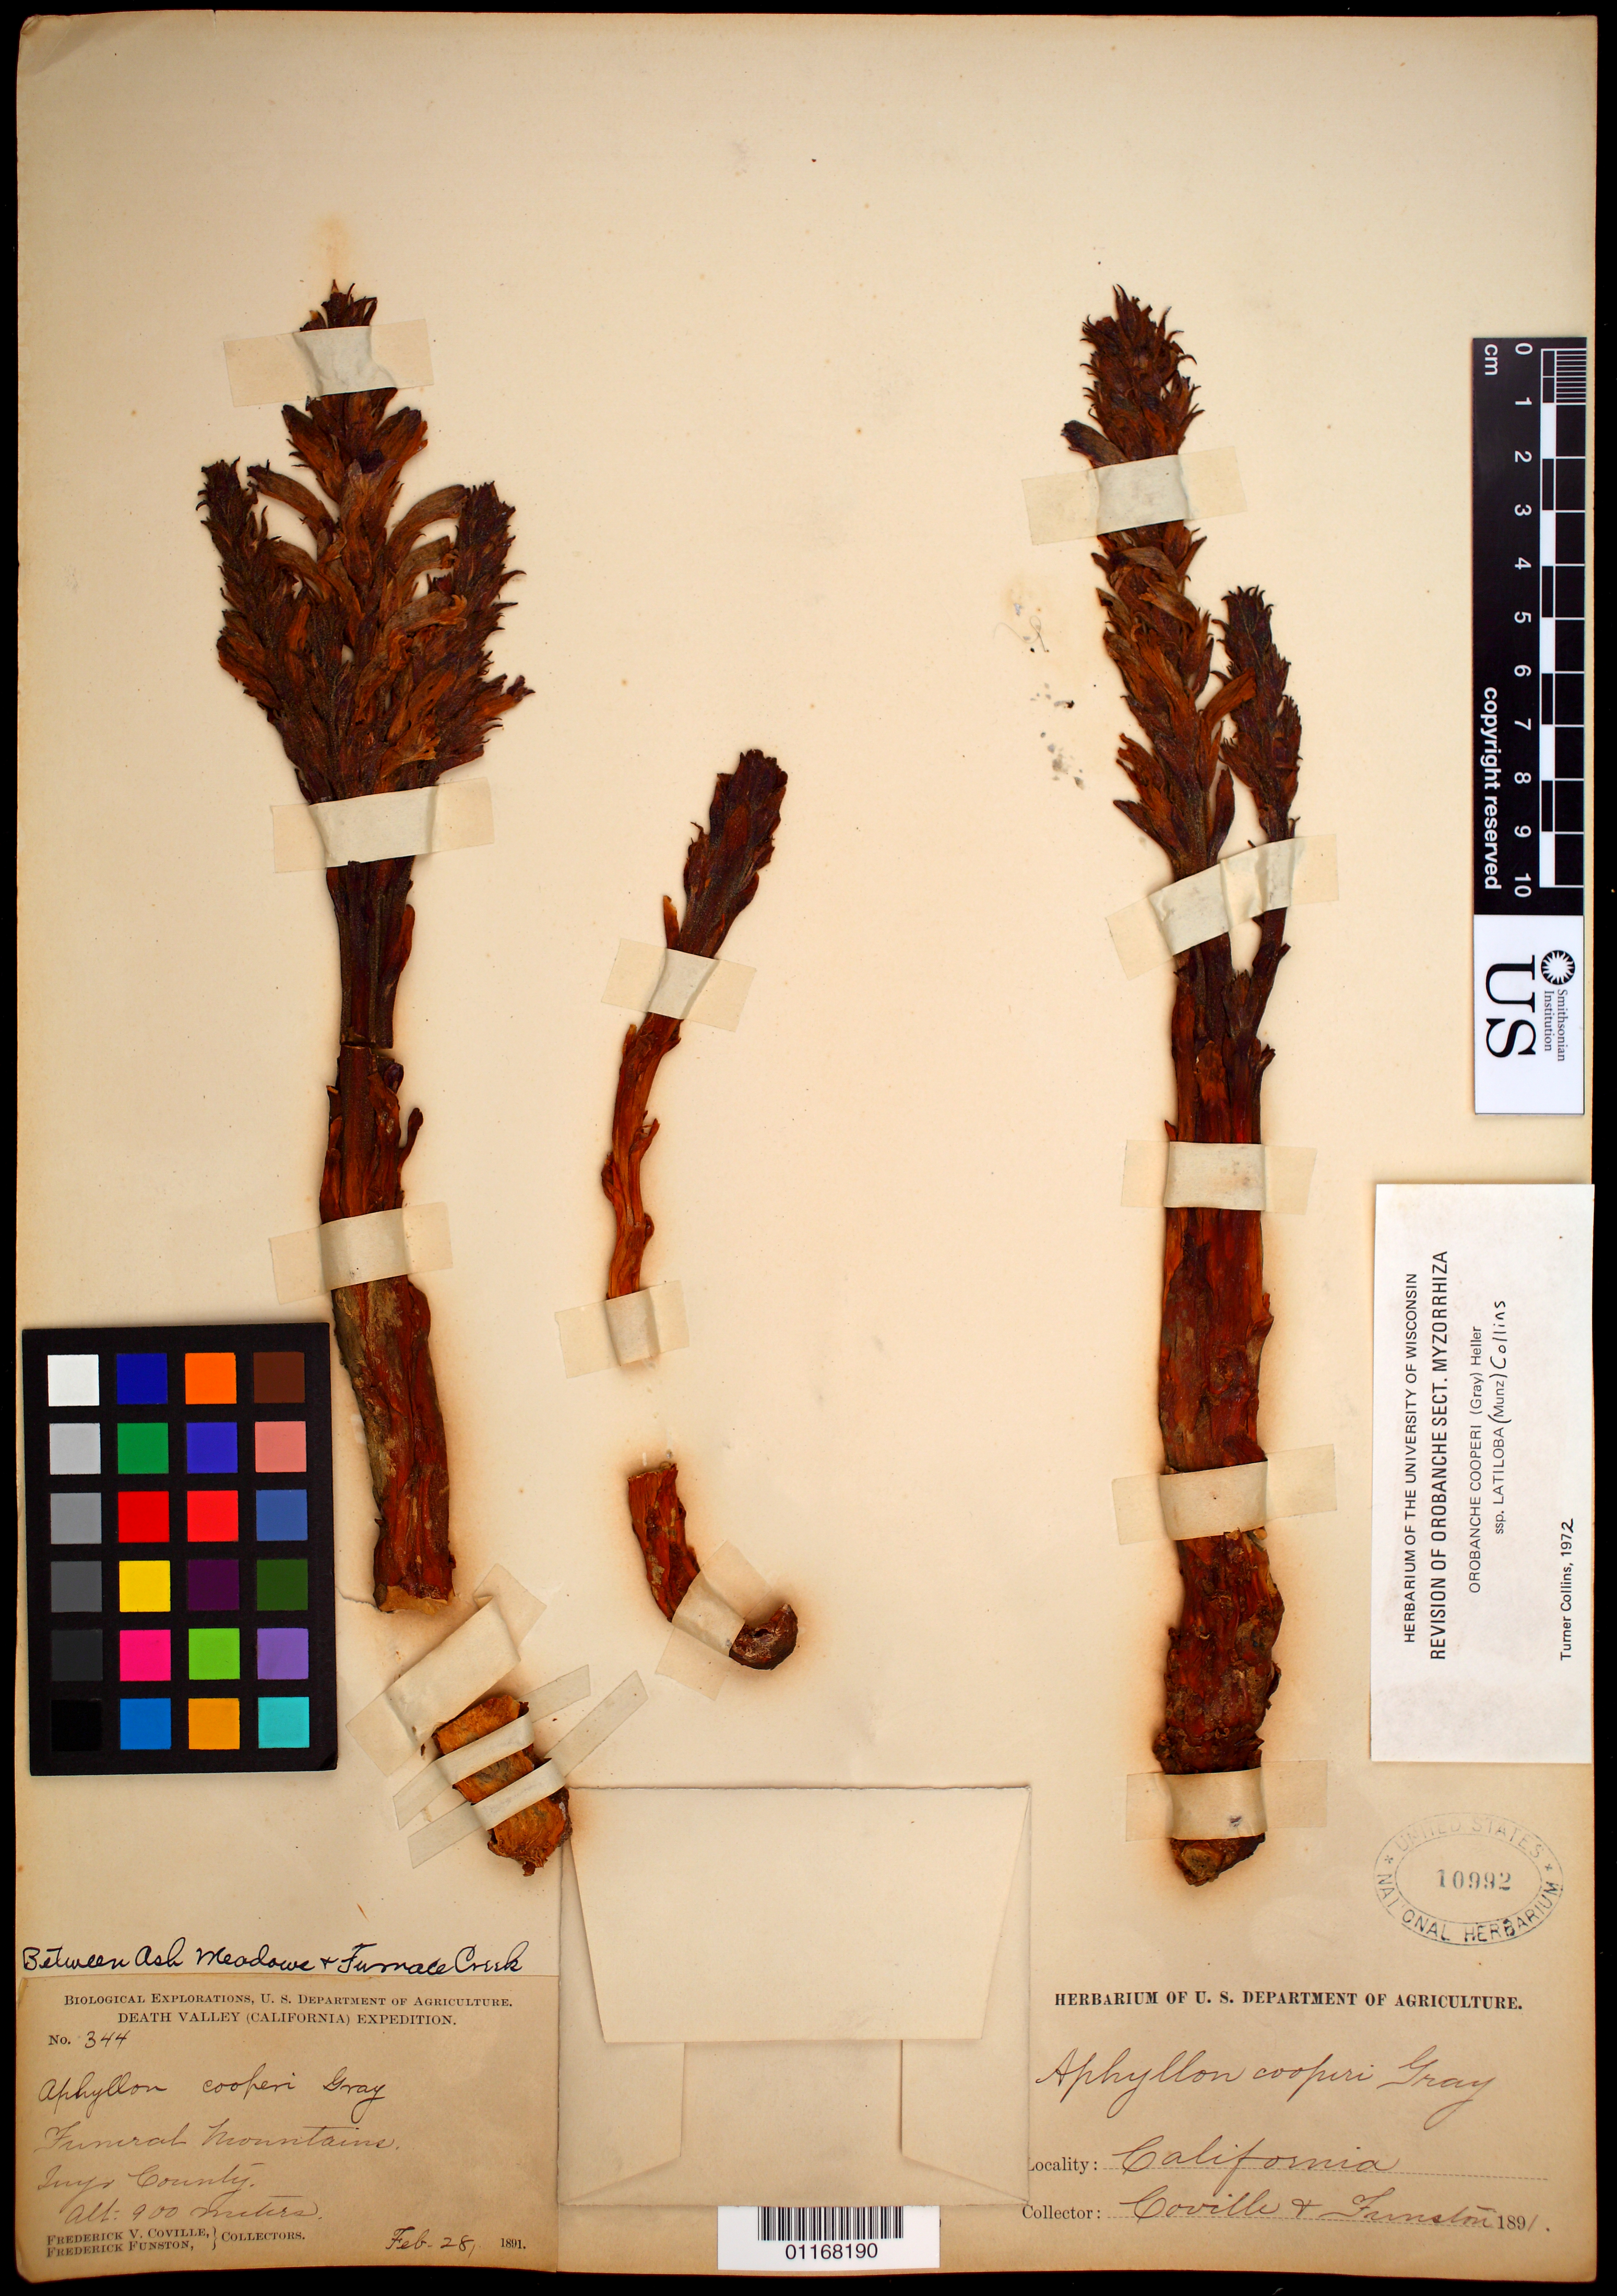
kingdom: Plantae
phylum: Tracheophyta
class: Magnoliopsida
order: Lamiales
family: Orobanchaceae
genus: Orobanche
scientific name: Orobanche cooperi subsp. latiloba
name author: (Munz) L.T. Collins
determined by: Collins, [Lawrence] Turner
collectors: F. V. Coville & F. Funston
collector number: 344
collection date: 1891-02-28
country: United States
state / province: California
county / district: Inyo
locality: Funeral Mountains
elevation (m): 900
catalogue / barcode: US 10992